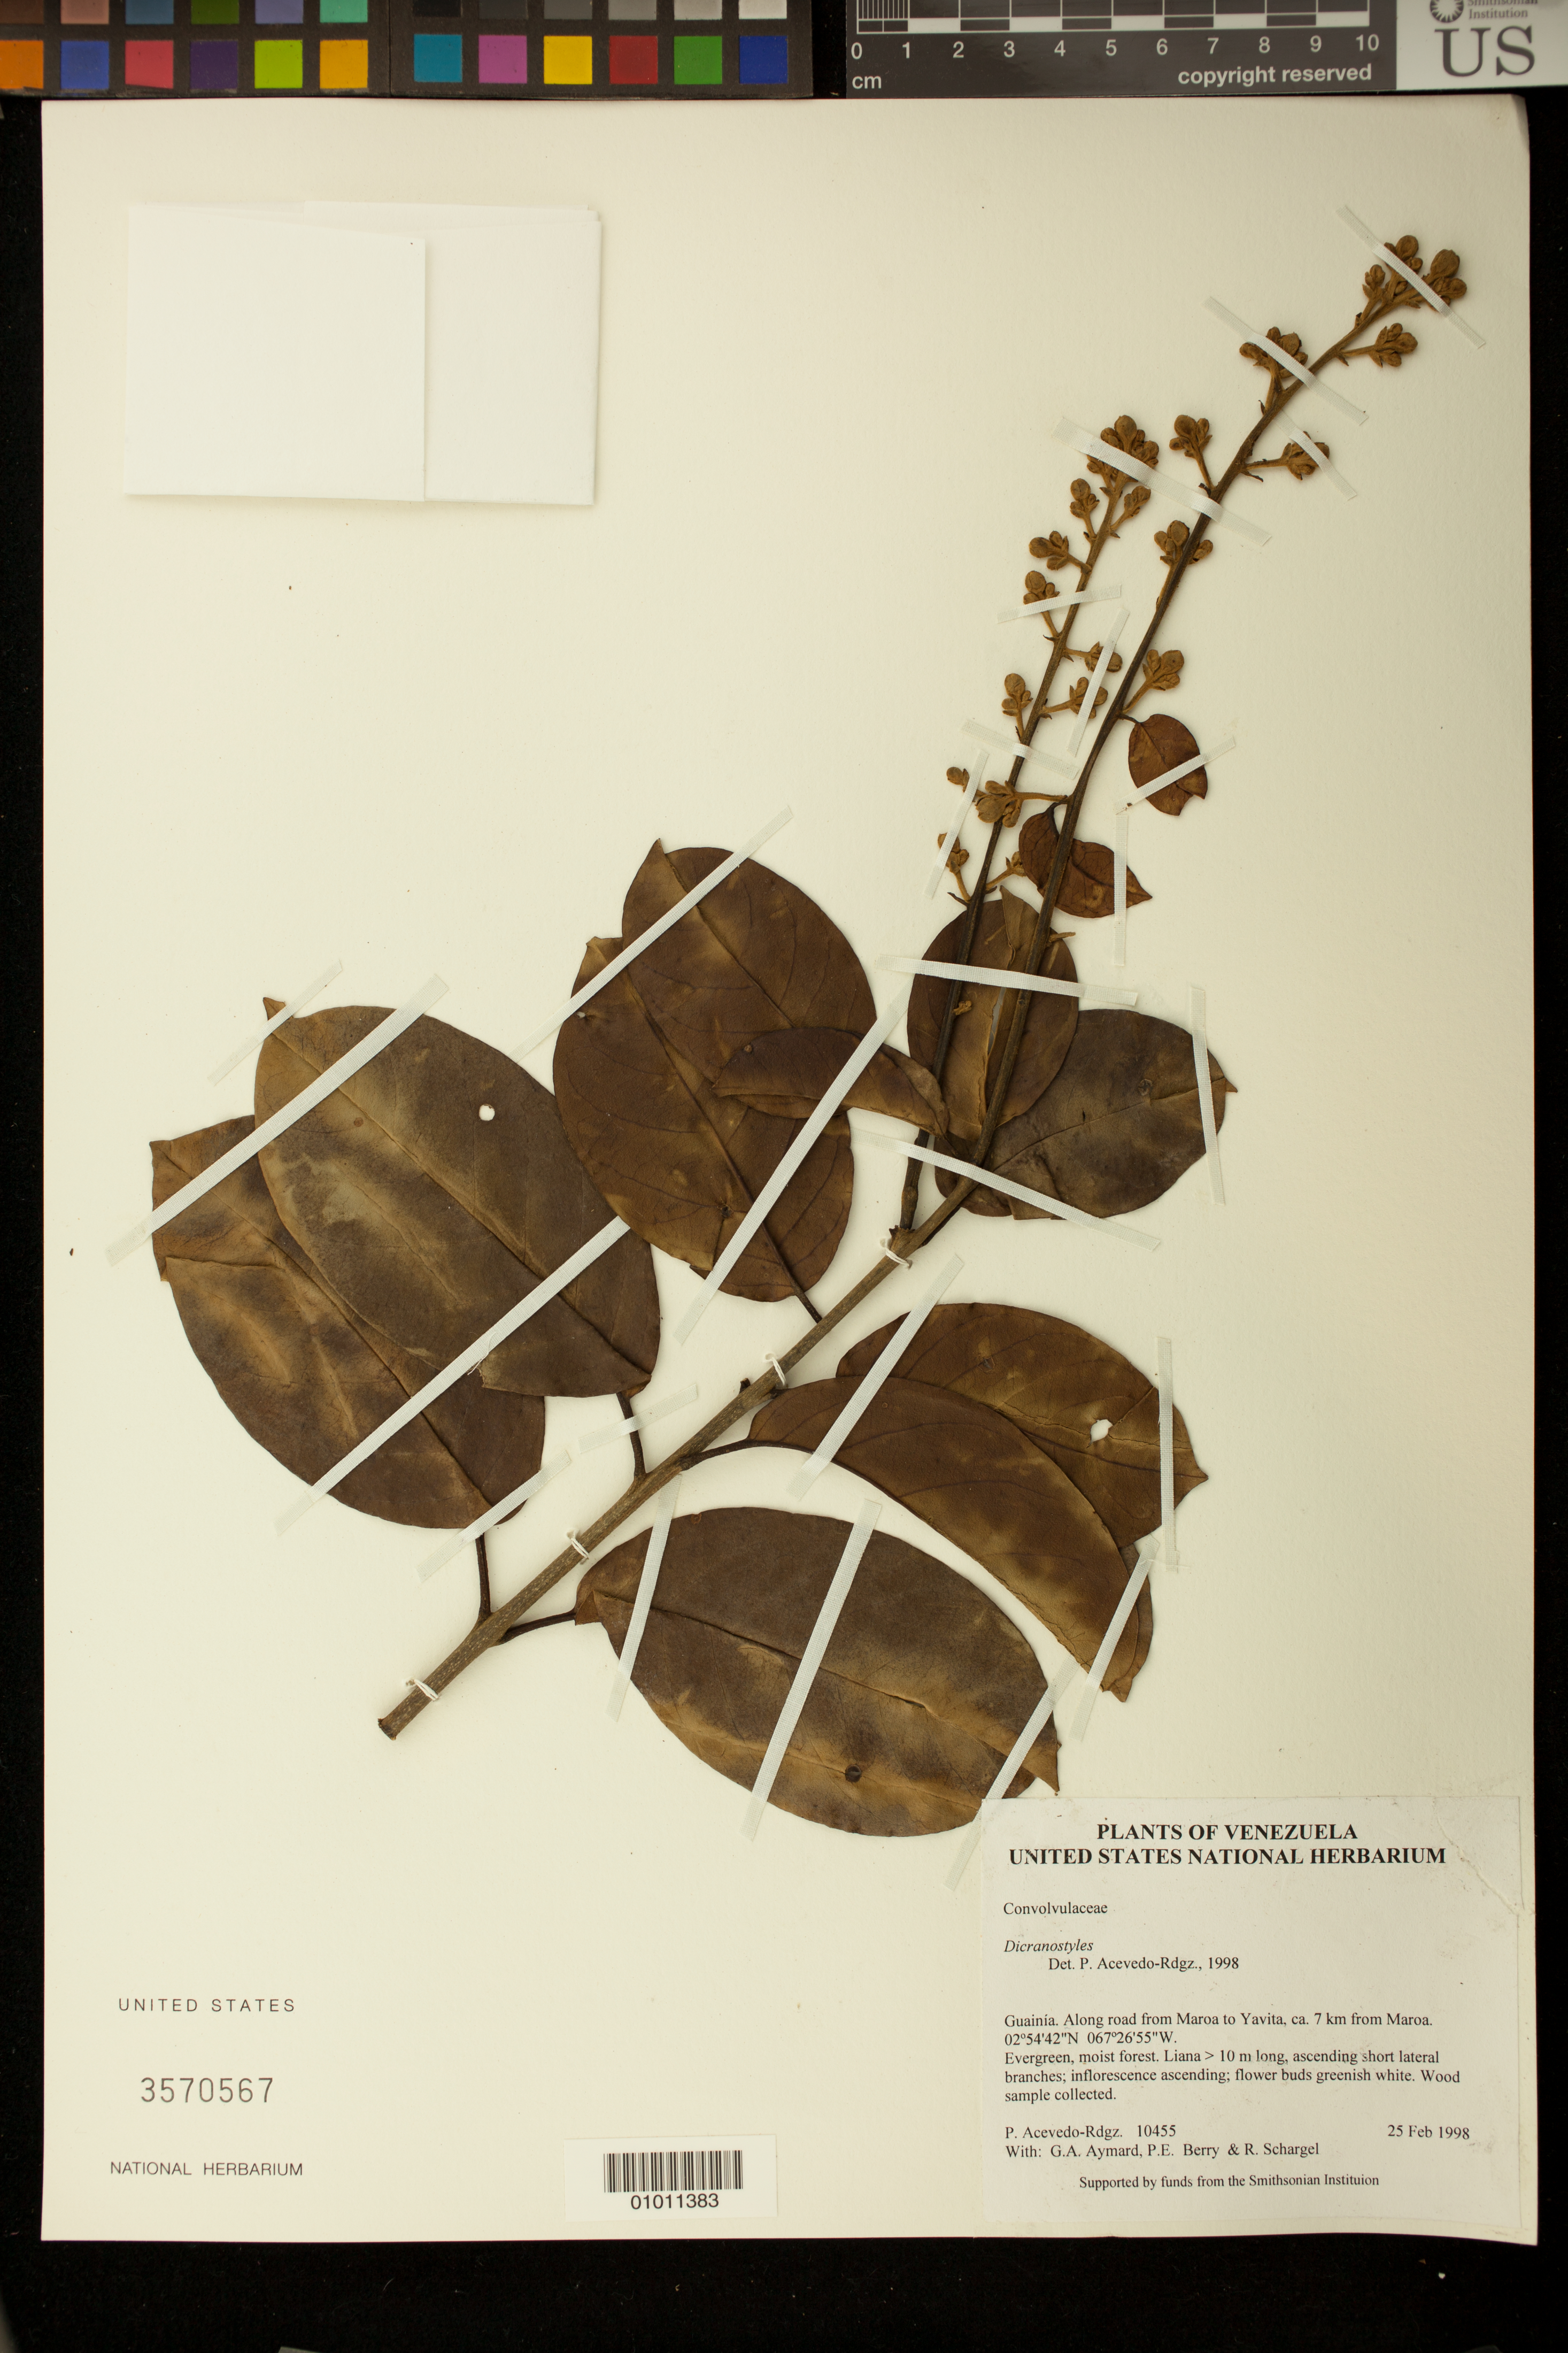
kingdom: Plantae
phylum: Tracheophyta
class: Magnoliopsida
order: Solanales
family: Convolvulaceae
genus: Maripa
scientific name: Maripa scandens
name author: Aubl.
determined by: Strong, M. T., (US), Smithsonian Institution - National Museum of Natural History (UNITED STATES)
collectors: P. Acevedo-Rodr., G. A. Aymard, P. E. Berry & R. Schargel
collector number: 10455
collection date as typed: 25 Feb 1998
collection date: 1998-02-25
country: Venezuela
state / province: Amazonas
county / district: Maroa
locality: Along road from Maroa to Yavita, ca. 7 km from Maroa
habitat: Evergreen, moist forest.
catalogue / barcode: US 3570567